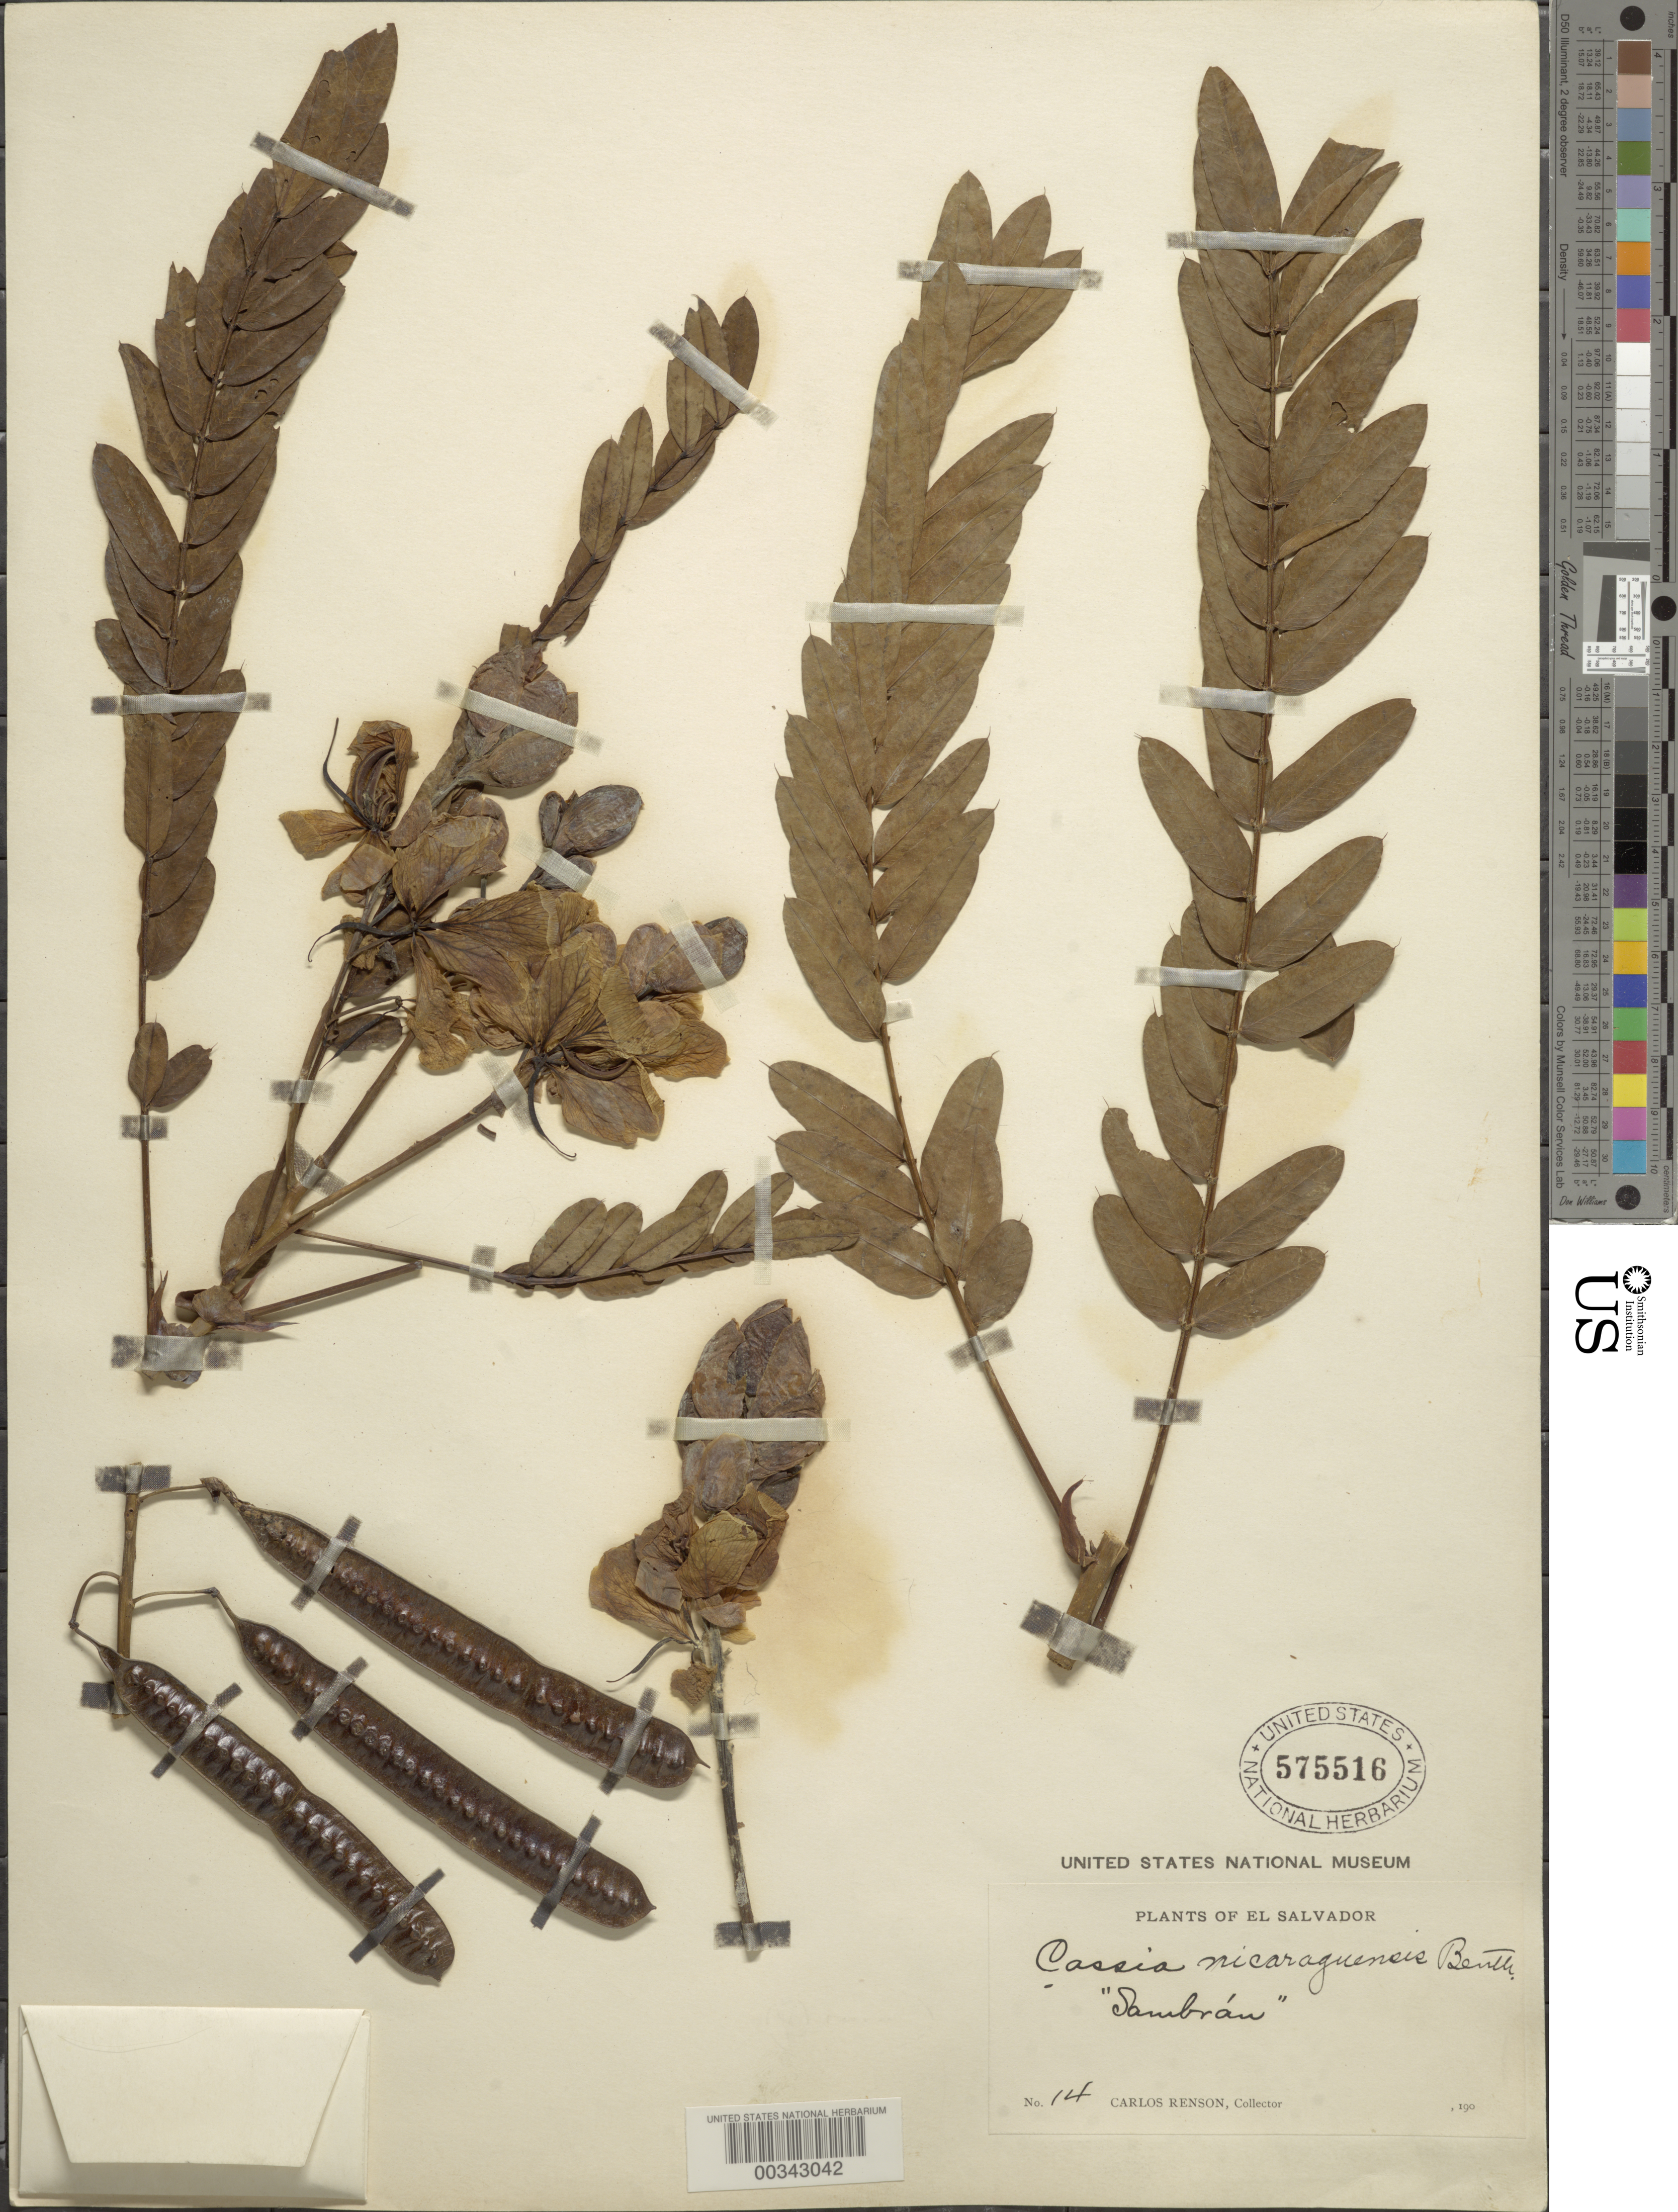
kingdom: Plantae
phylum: Tracheophyta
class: Magnoliopsida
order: Fabales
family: Fabaceae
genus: Senna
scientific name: Senna nicaraguensis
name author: (Benth.) H.S. Irwin & Barneby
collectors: C. Renson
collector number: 14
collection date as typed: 190-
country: El Salvador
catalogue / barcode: US 575516